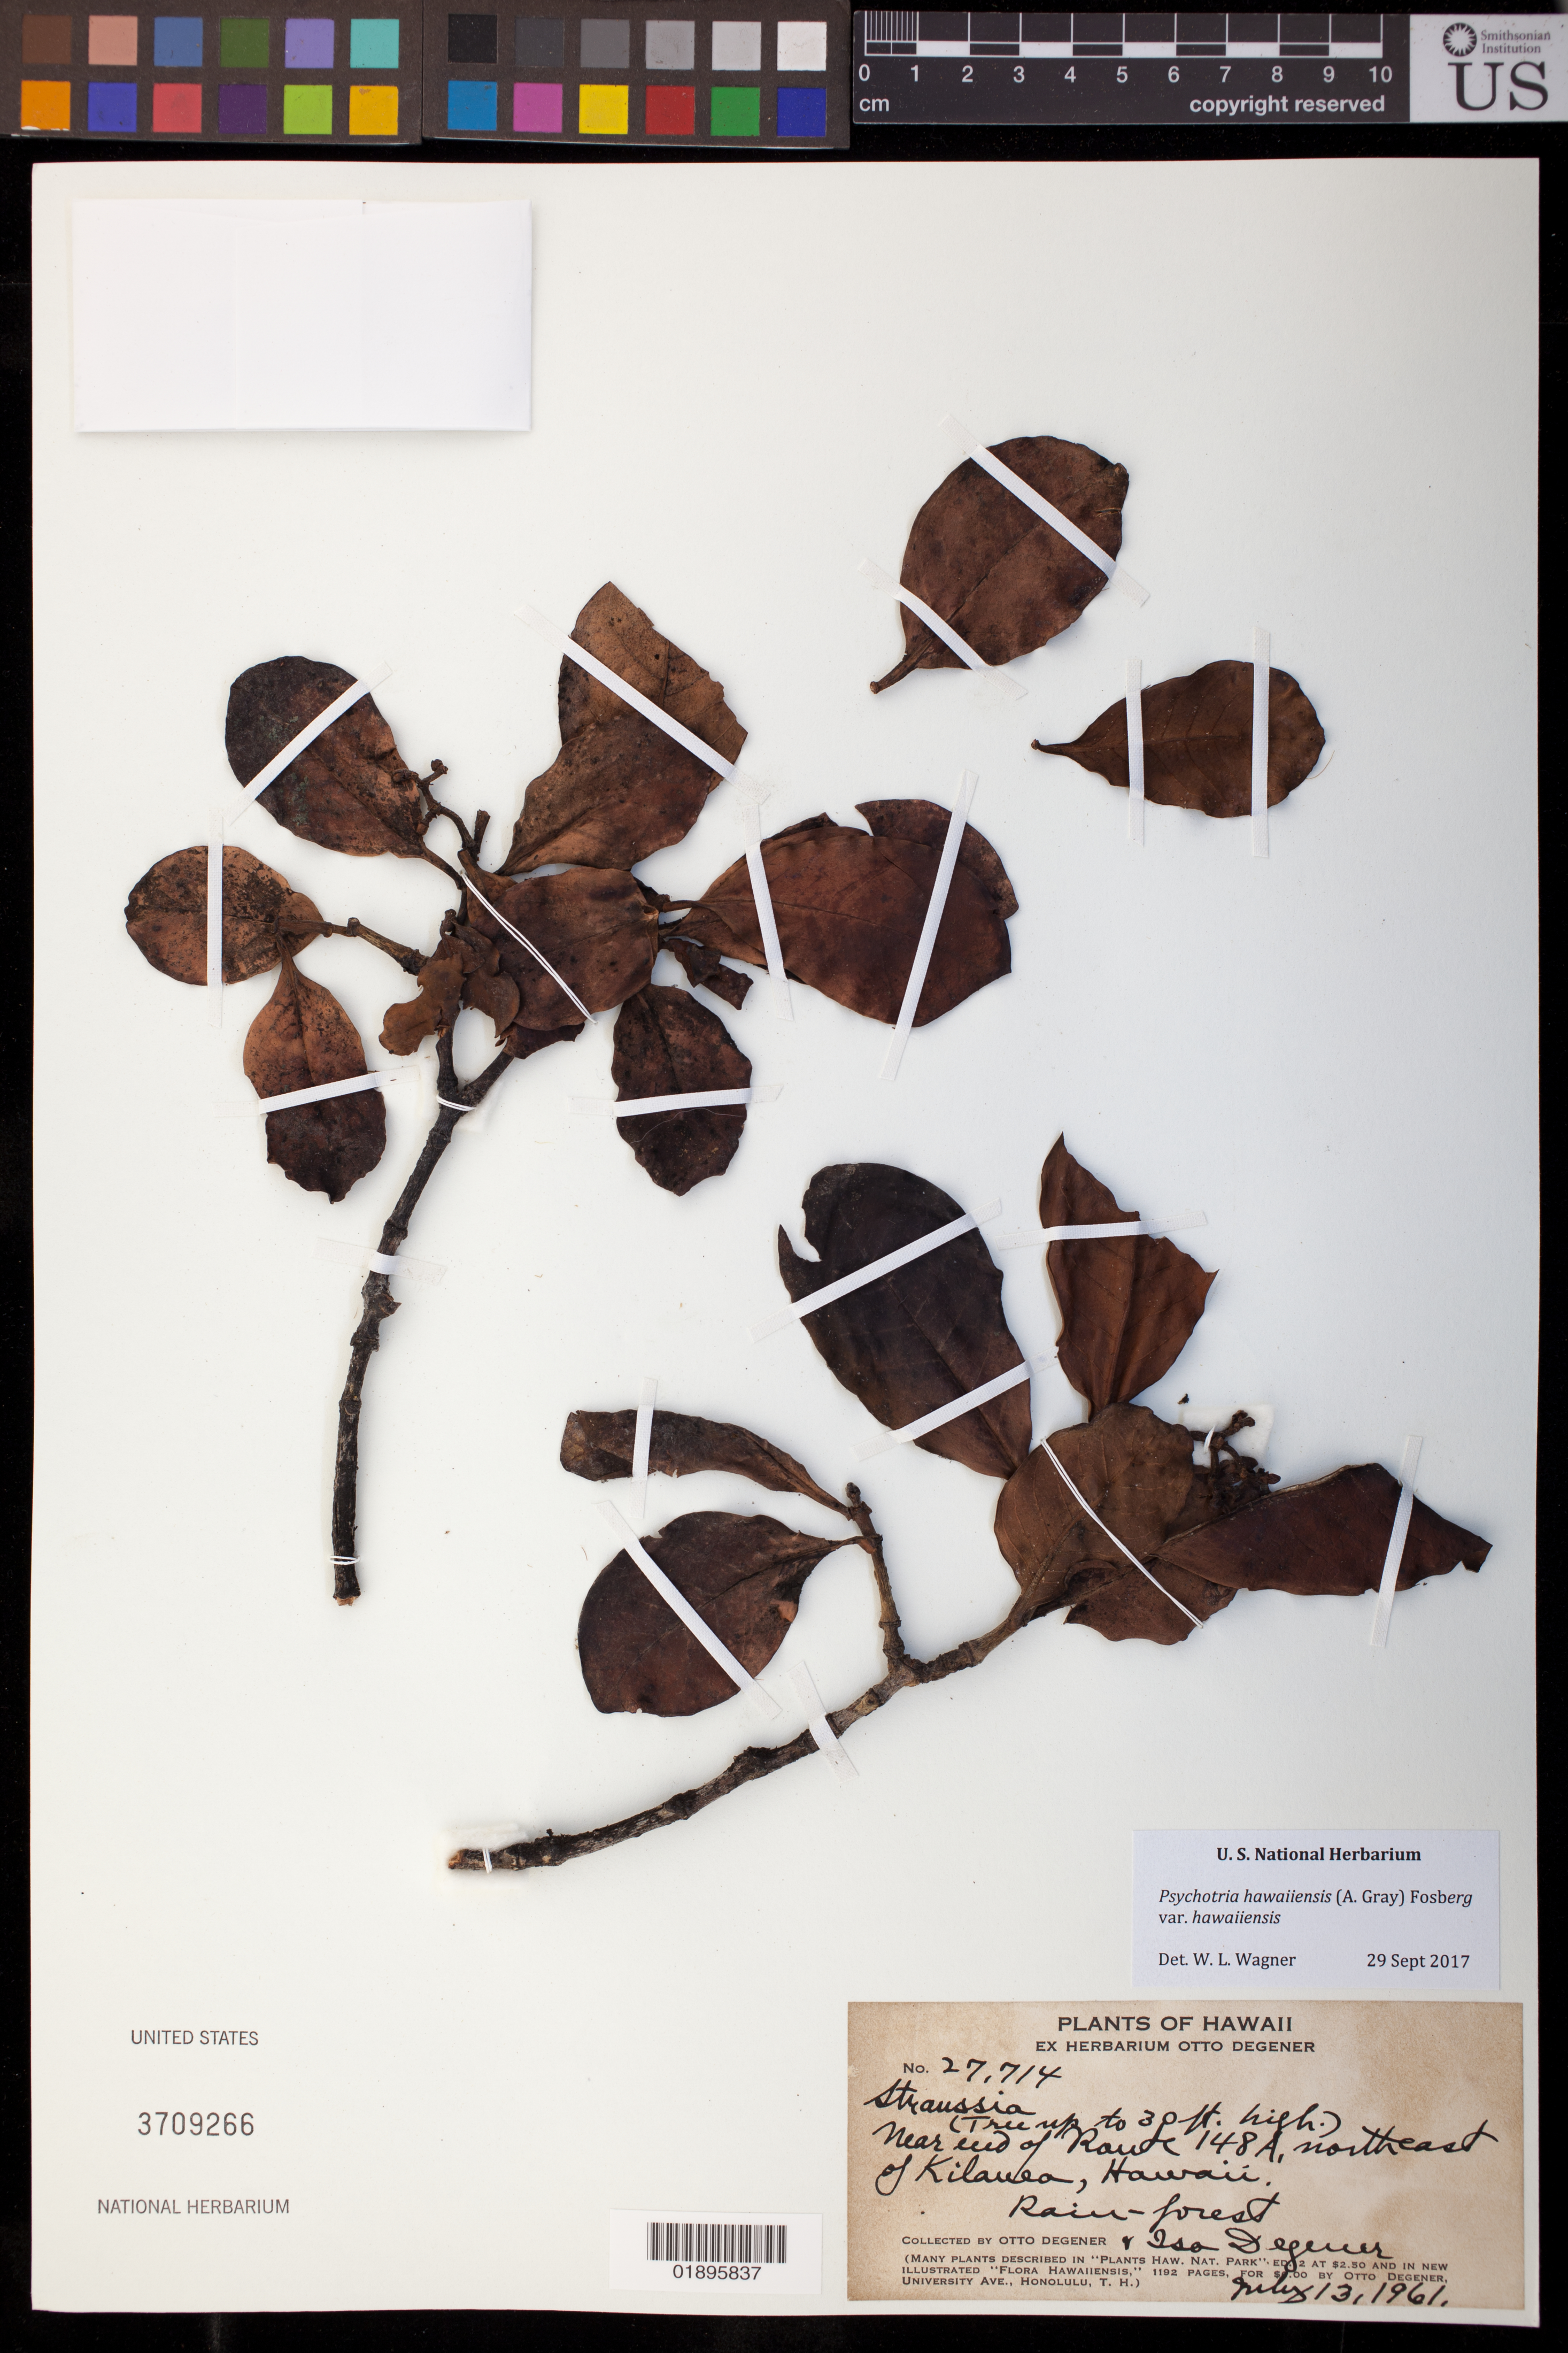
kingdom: Plantae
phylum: Tracheophyta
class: Magnoliopsida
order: Gentianales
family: Rubiaceae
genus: Psychotria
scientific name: Psychotria hawaiiensis var. hawaiiensis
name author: (A. Gray) Fosberg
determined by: Wagner, W. L., (BOT), Smithsonian Institution - National Museum of Natural History (UNITED STATES)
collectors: O. Degener & I. Degener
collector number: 27714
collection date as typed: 13 Jul 1961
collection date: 1961-07-13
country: United States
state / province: Hawaii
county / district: Hawaii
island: Hawaii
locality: Near end of route 148A, NE of Kilauea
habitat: Rain forest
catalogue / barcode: US 3709266